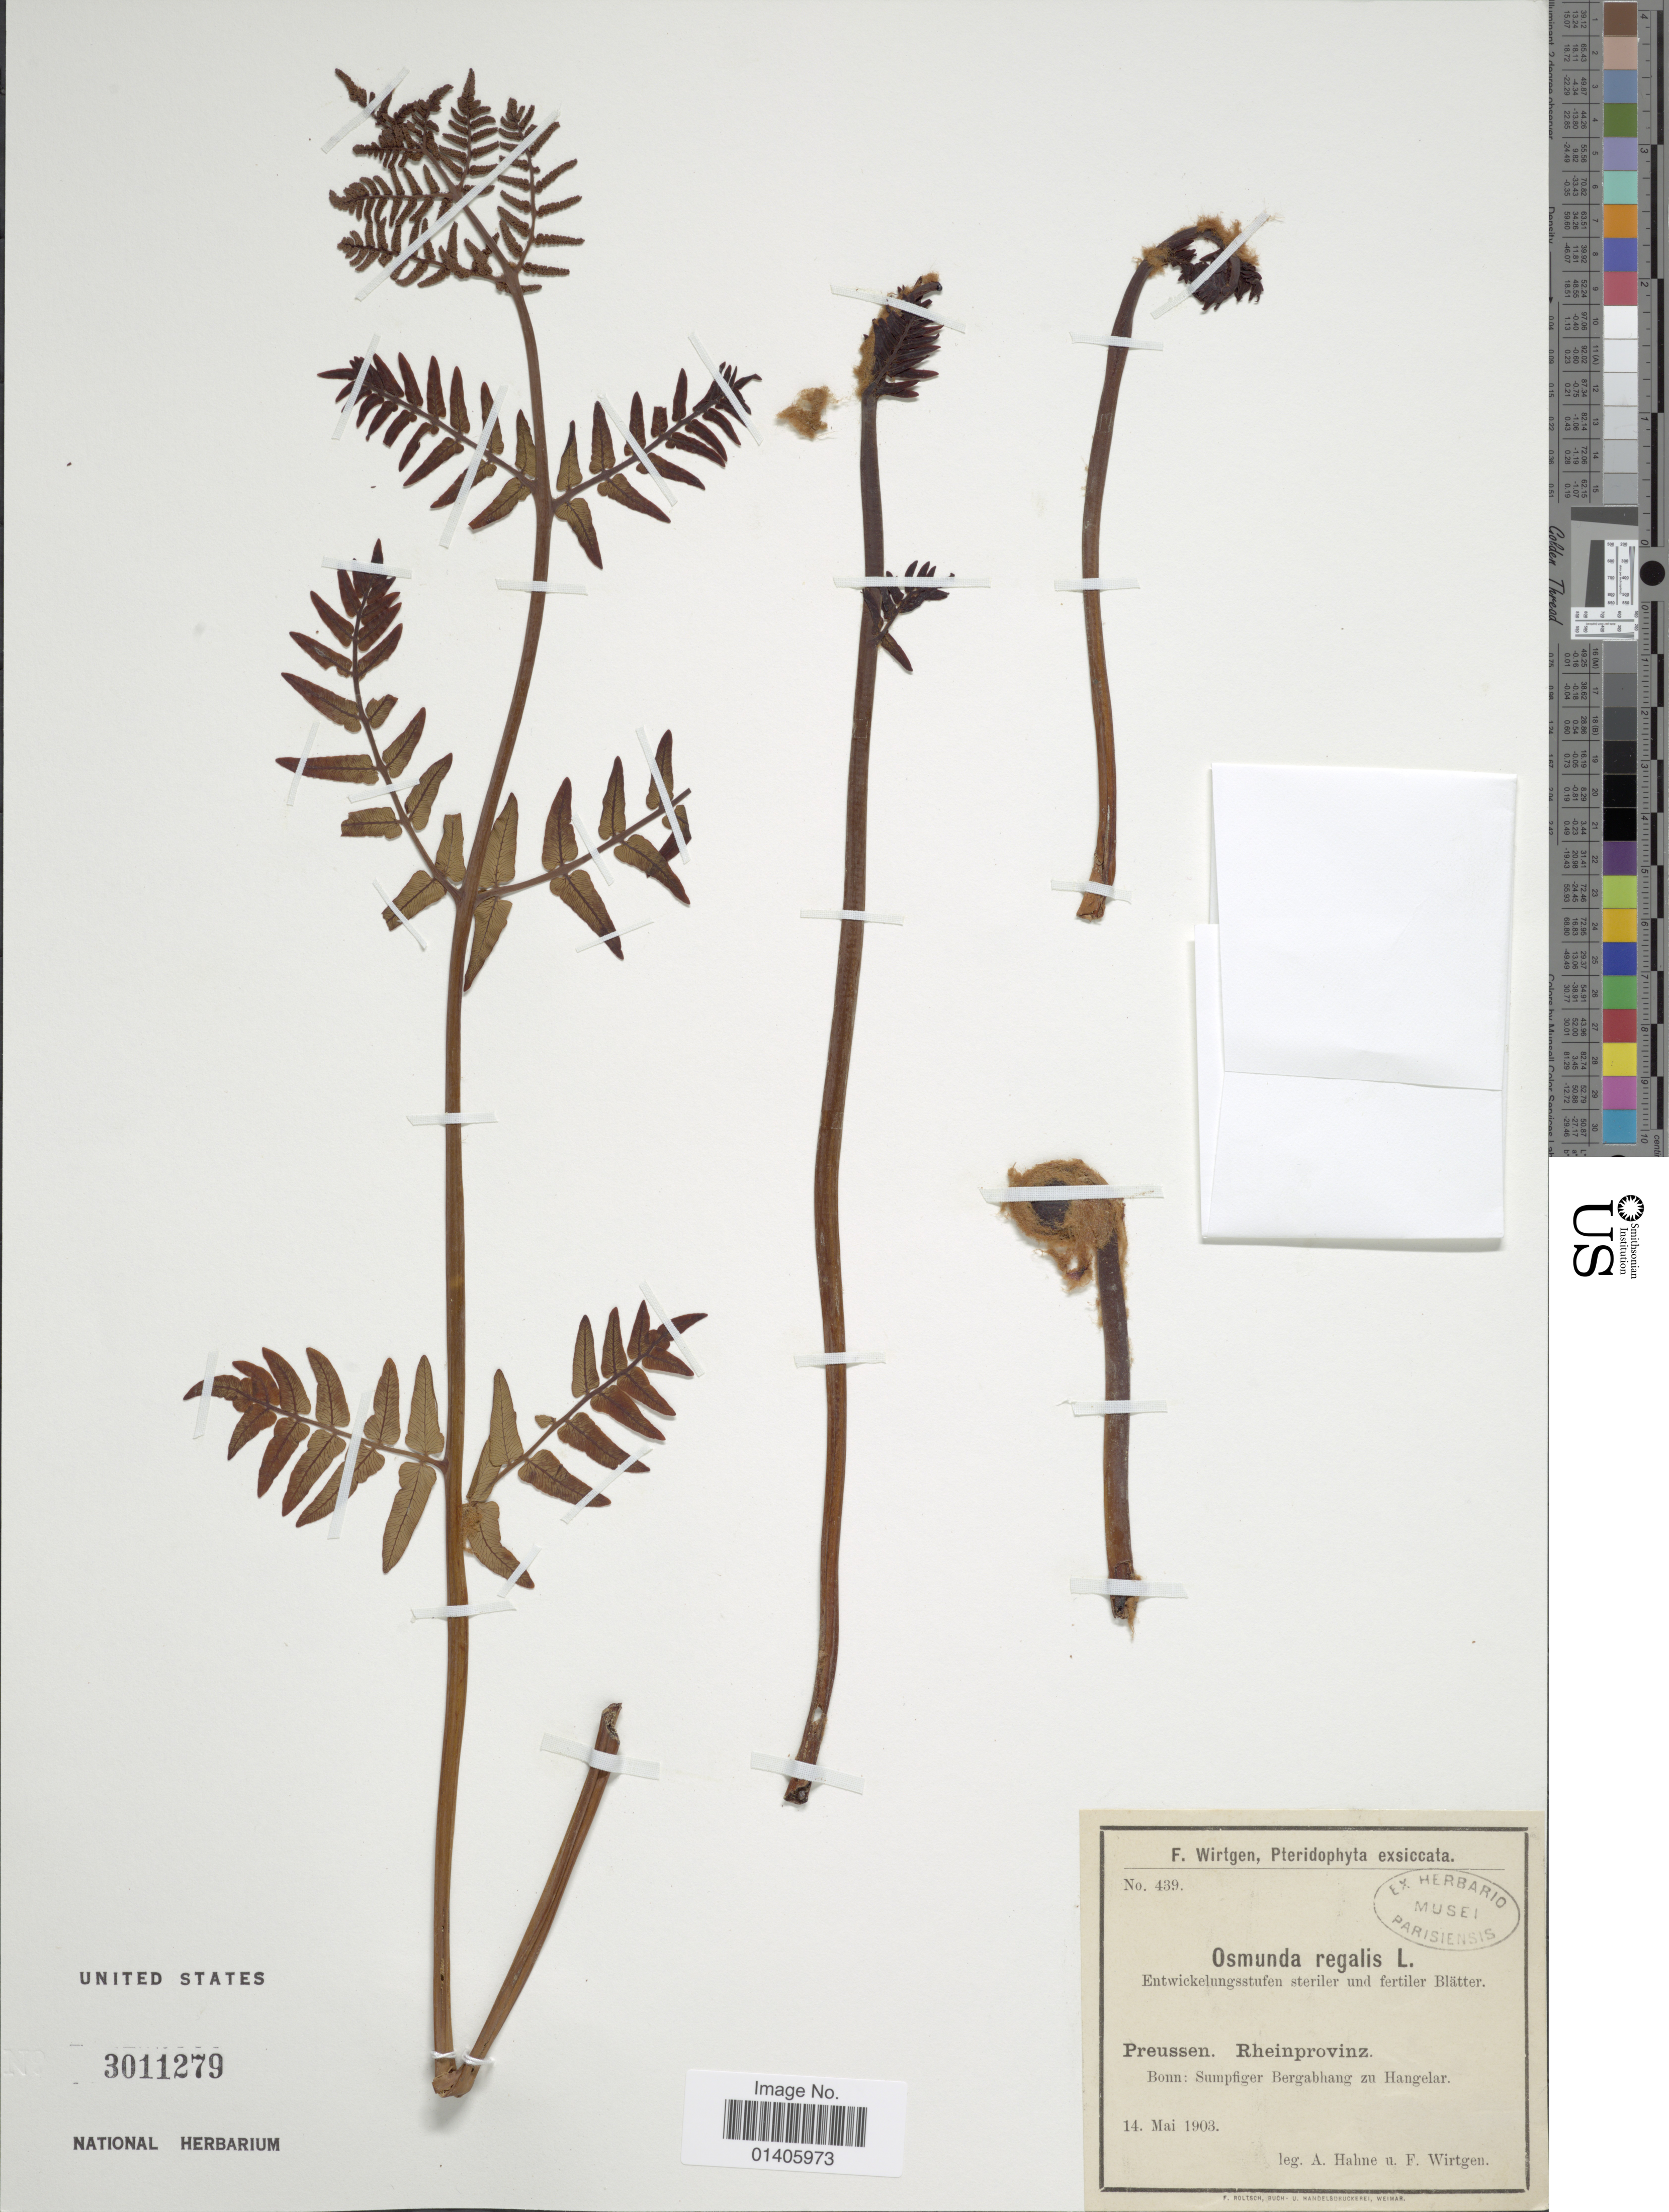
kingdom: Plantae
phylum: Tracheophyta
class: Polypodiopsida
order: Osmundales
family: Osmundaceae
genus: Osmunda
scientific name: Osmunda regalis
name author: L.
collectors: A. H. Hahne & F. Wirtgen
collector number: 439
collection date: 1903-05-14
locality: Preussen. Rheinprovinz, Bonn: Sumpfiger Bergabhlang zu Hangelar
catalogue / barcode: US 3011279